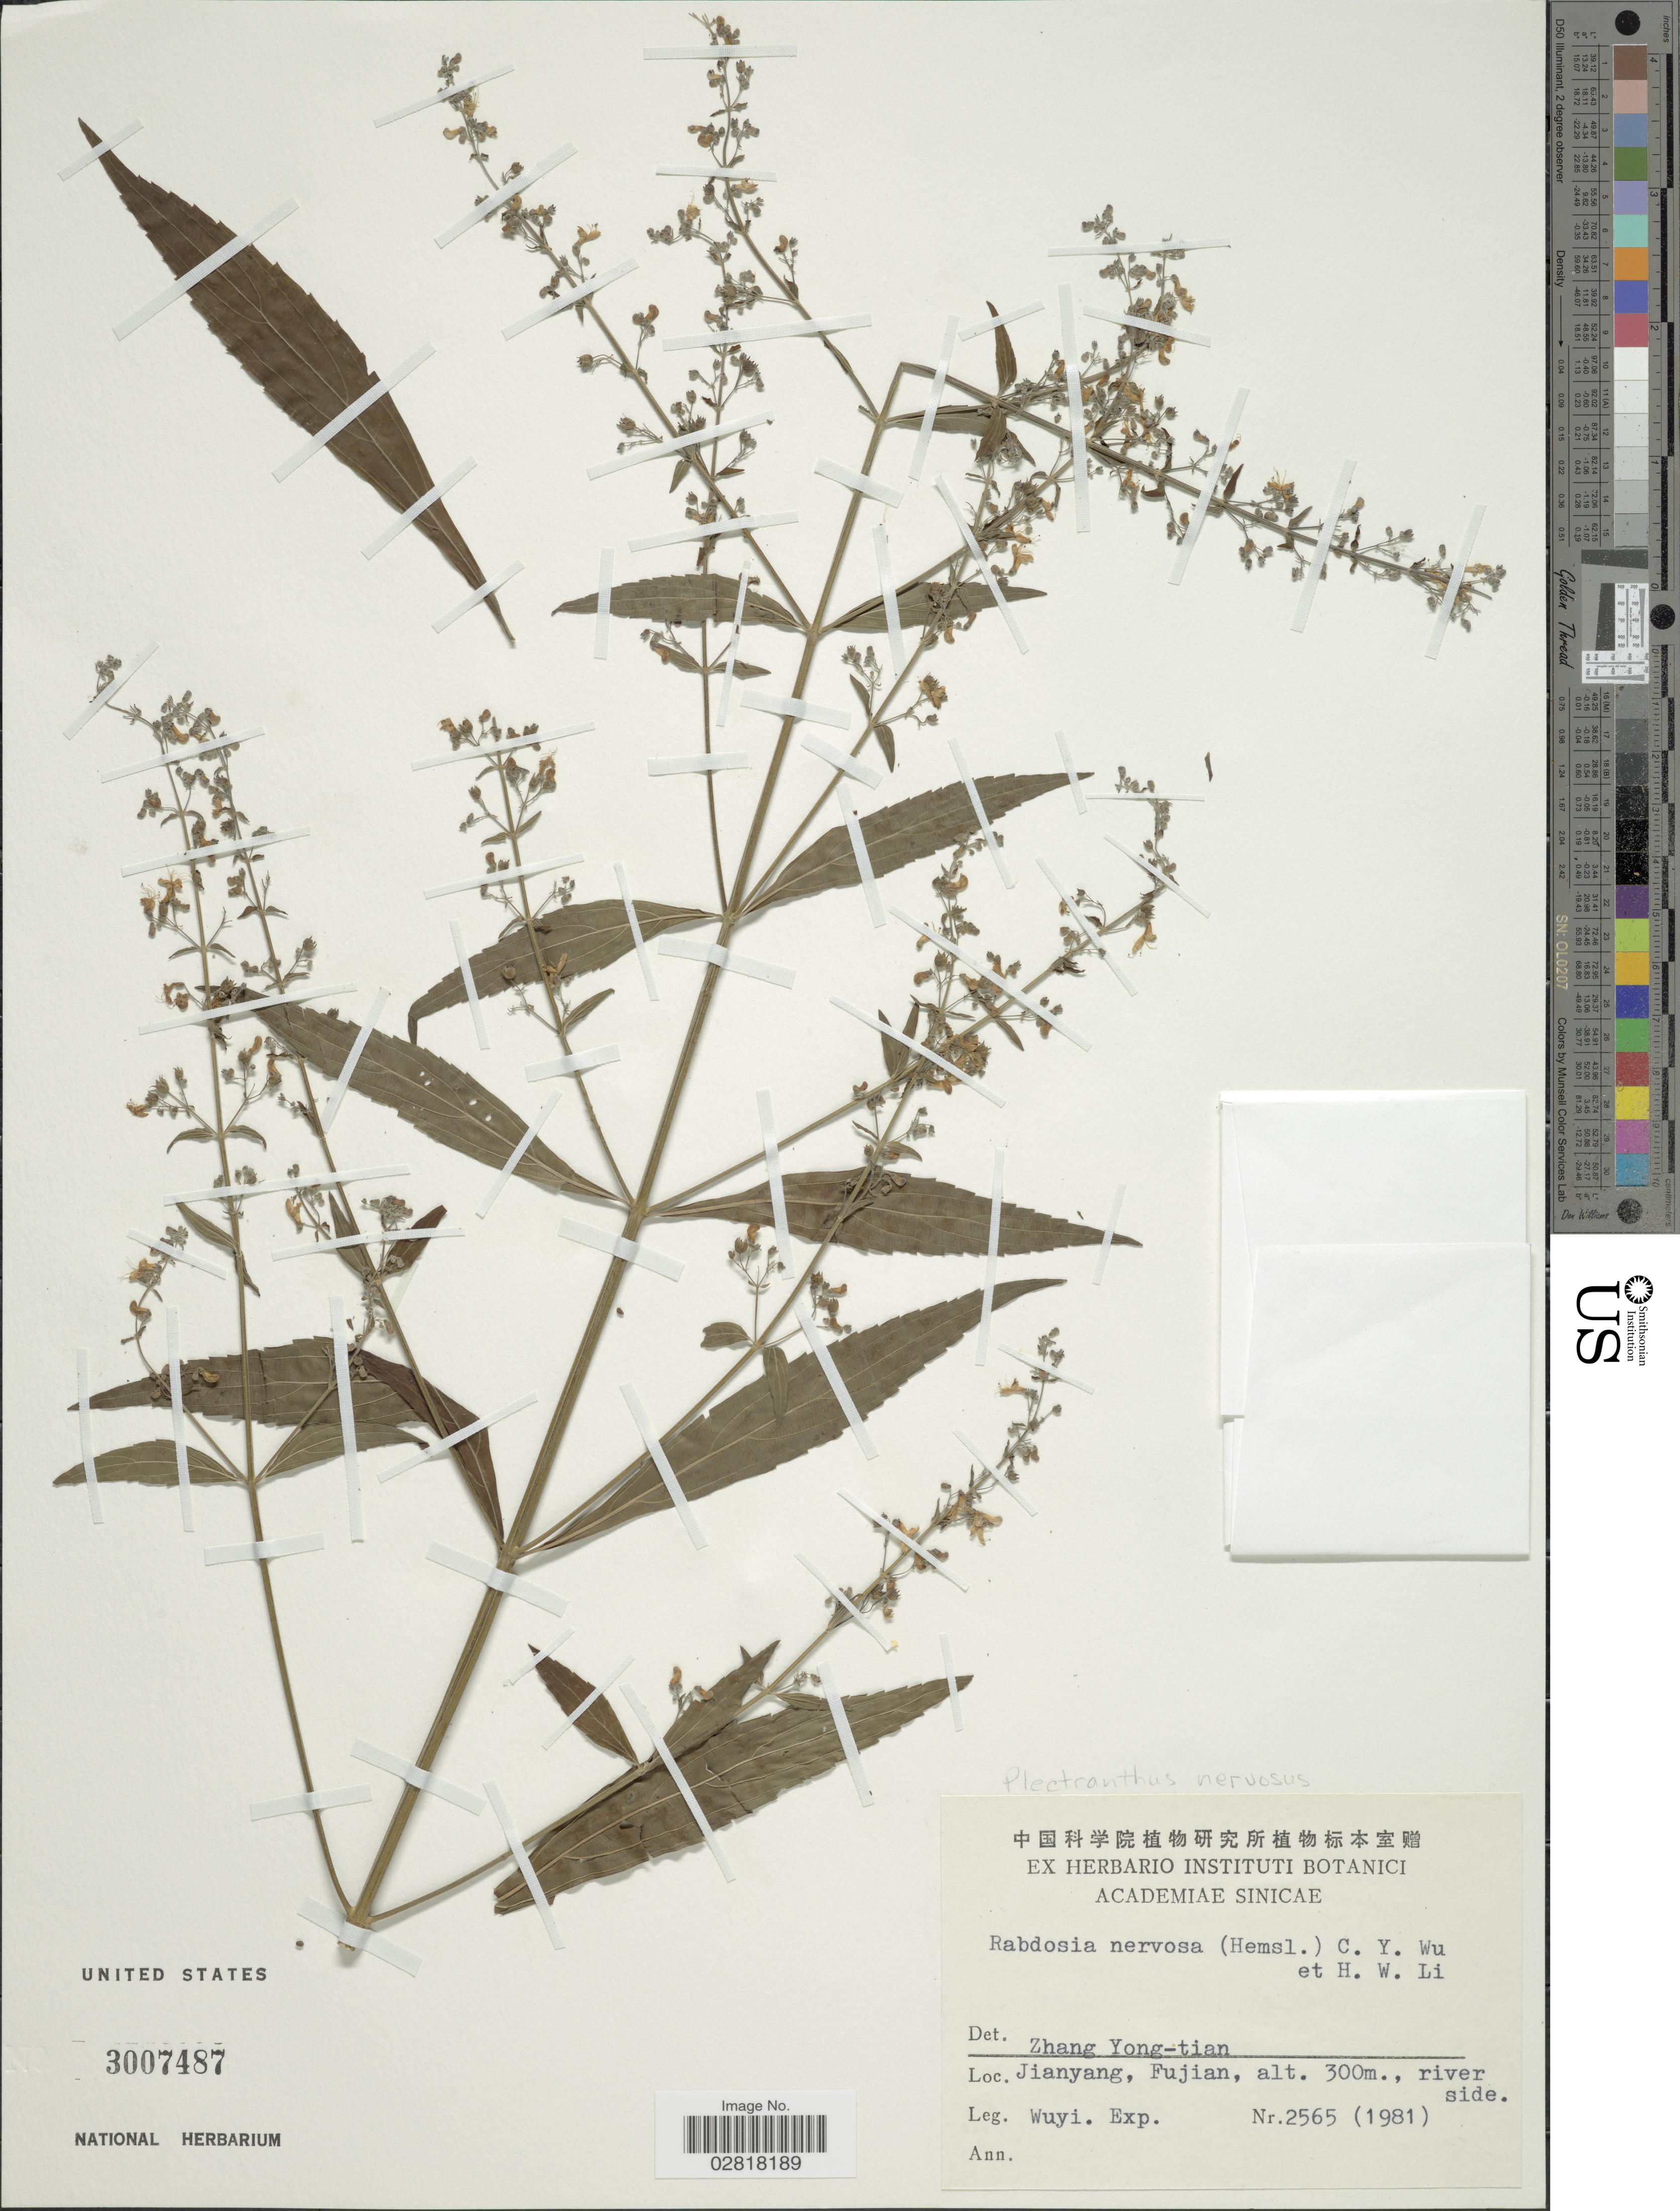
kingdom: Plantae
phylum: Tracheophyta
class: Magnoliopsida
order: Lamiales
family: Lamiaceae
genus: Plectranthus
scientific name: Plectranthus nervosus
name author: Hemsl.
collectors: Wuyi. Exped.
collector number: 2565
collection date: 1981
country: China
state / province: Fujian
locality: Jianyang, river side.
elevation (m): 300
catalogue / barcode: US 3007487